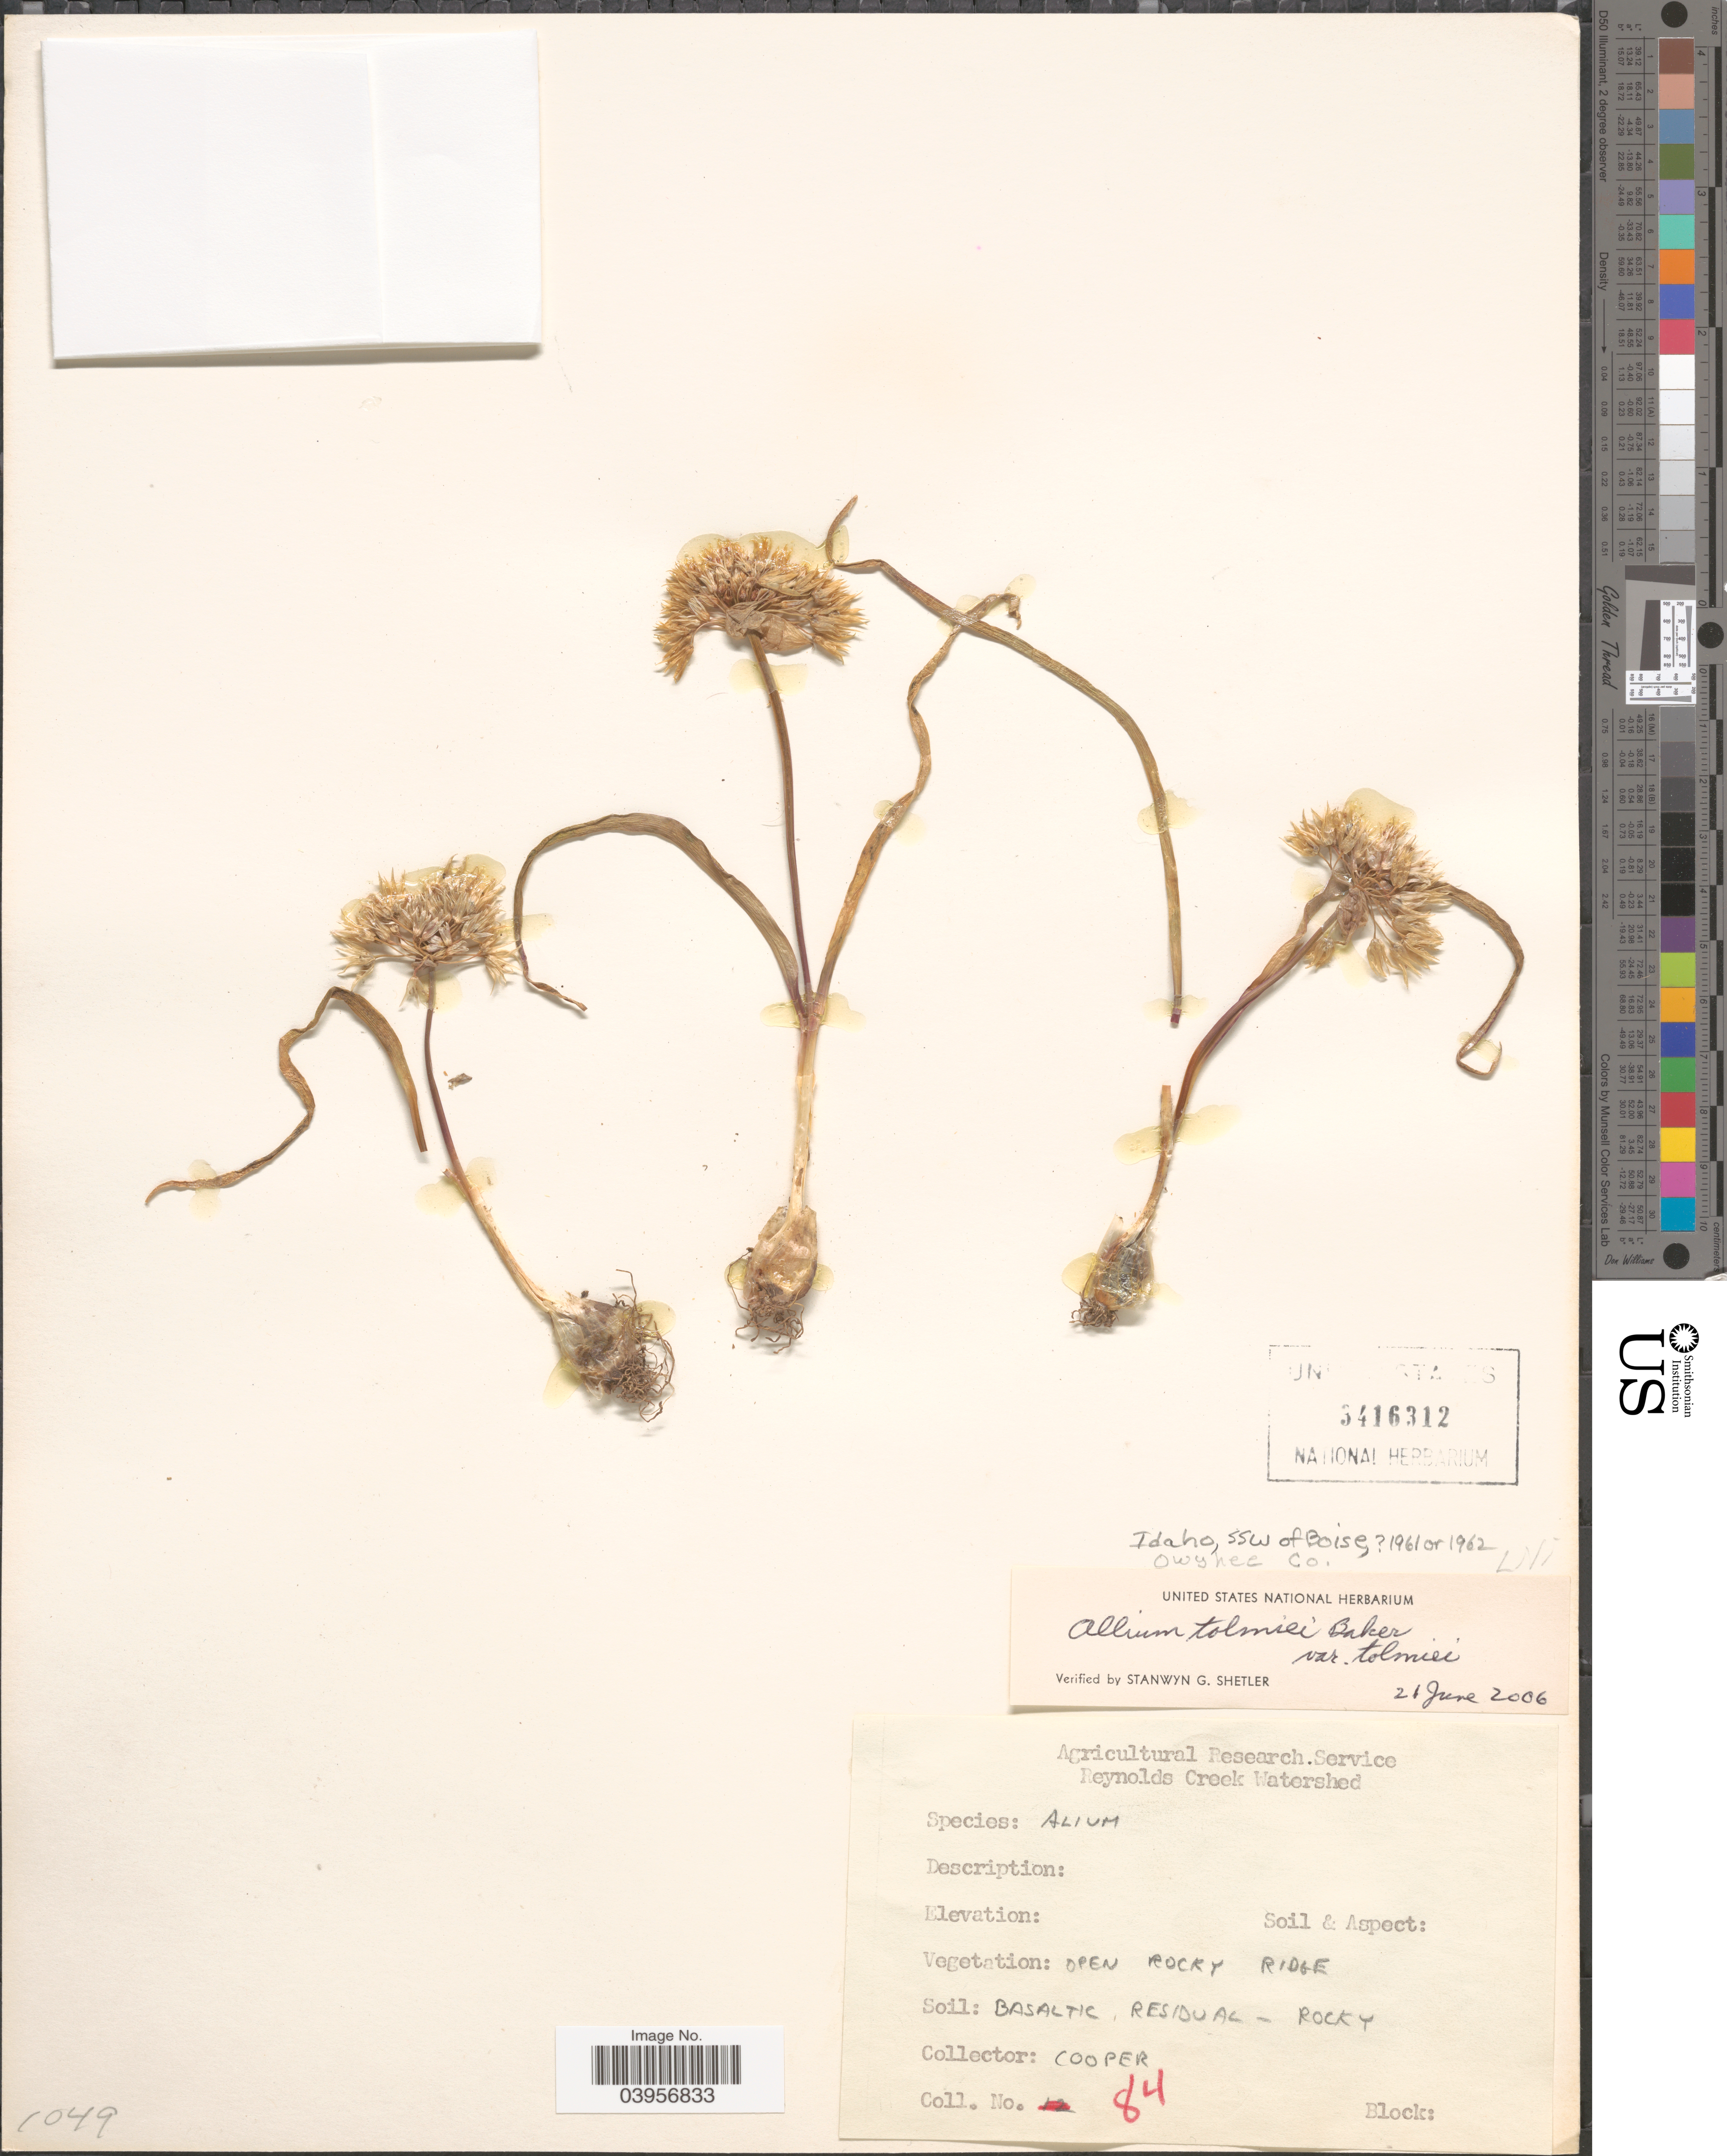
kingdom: Plantae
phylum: Tracheophyta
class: Liliopsida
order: Asparagales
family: Amaryllidaceae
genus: Allium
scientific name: Allium tolmiei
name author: Baker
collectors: -- Cooper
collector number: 84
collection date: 1961/1962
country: United States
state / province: Idaho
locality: SSW of Boise. Owyhee Co. Reynolds Creek Watershed.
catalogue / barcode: US 3416312